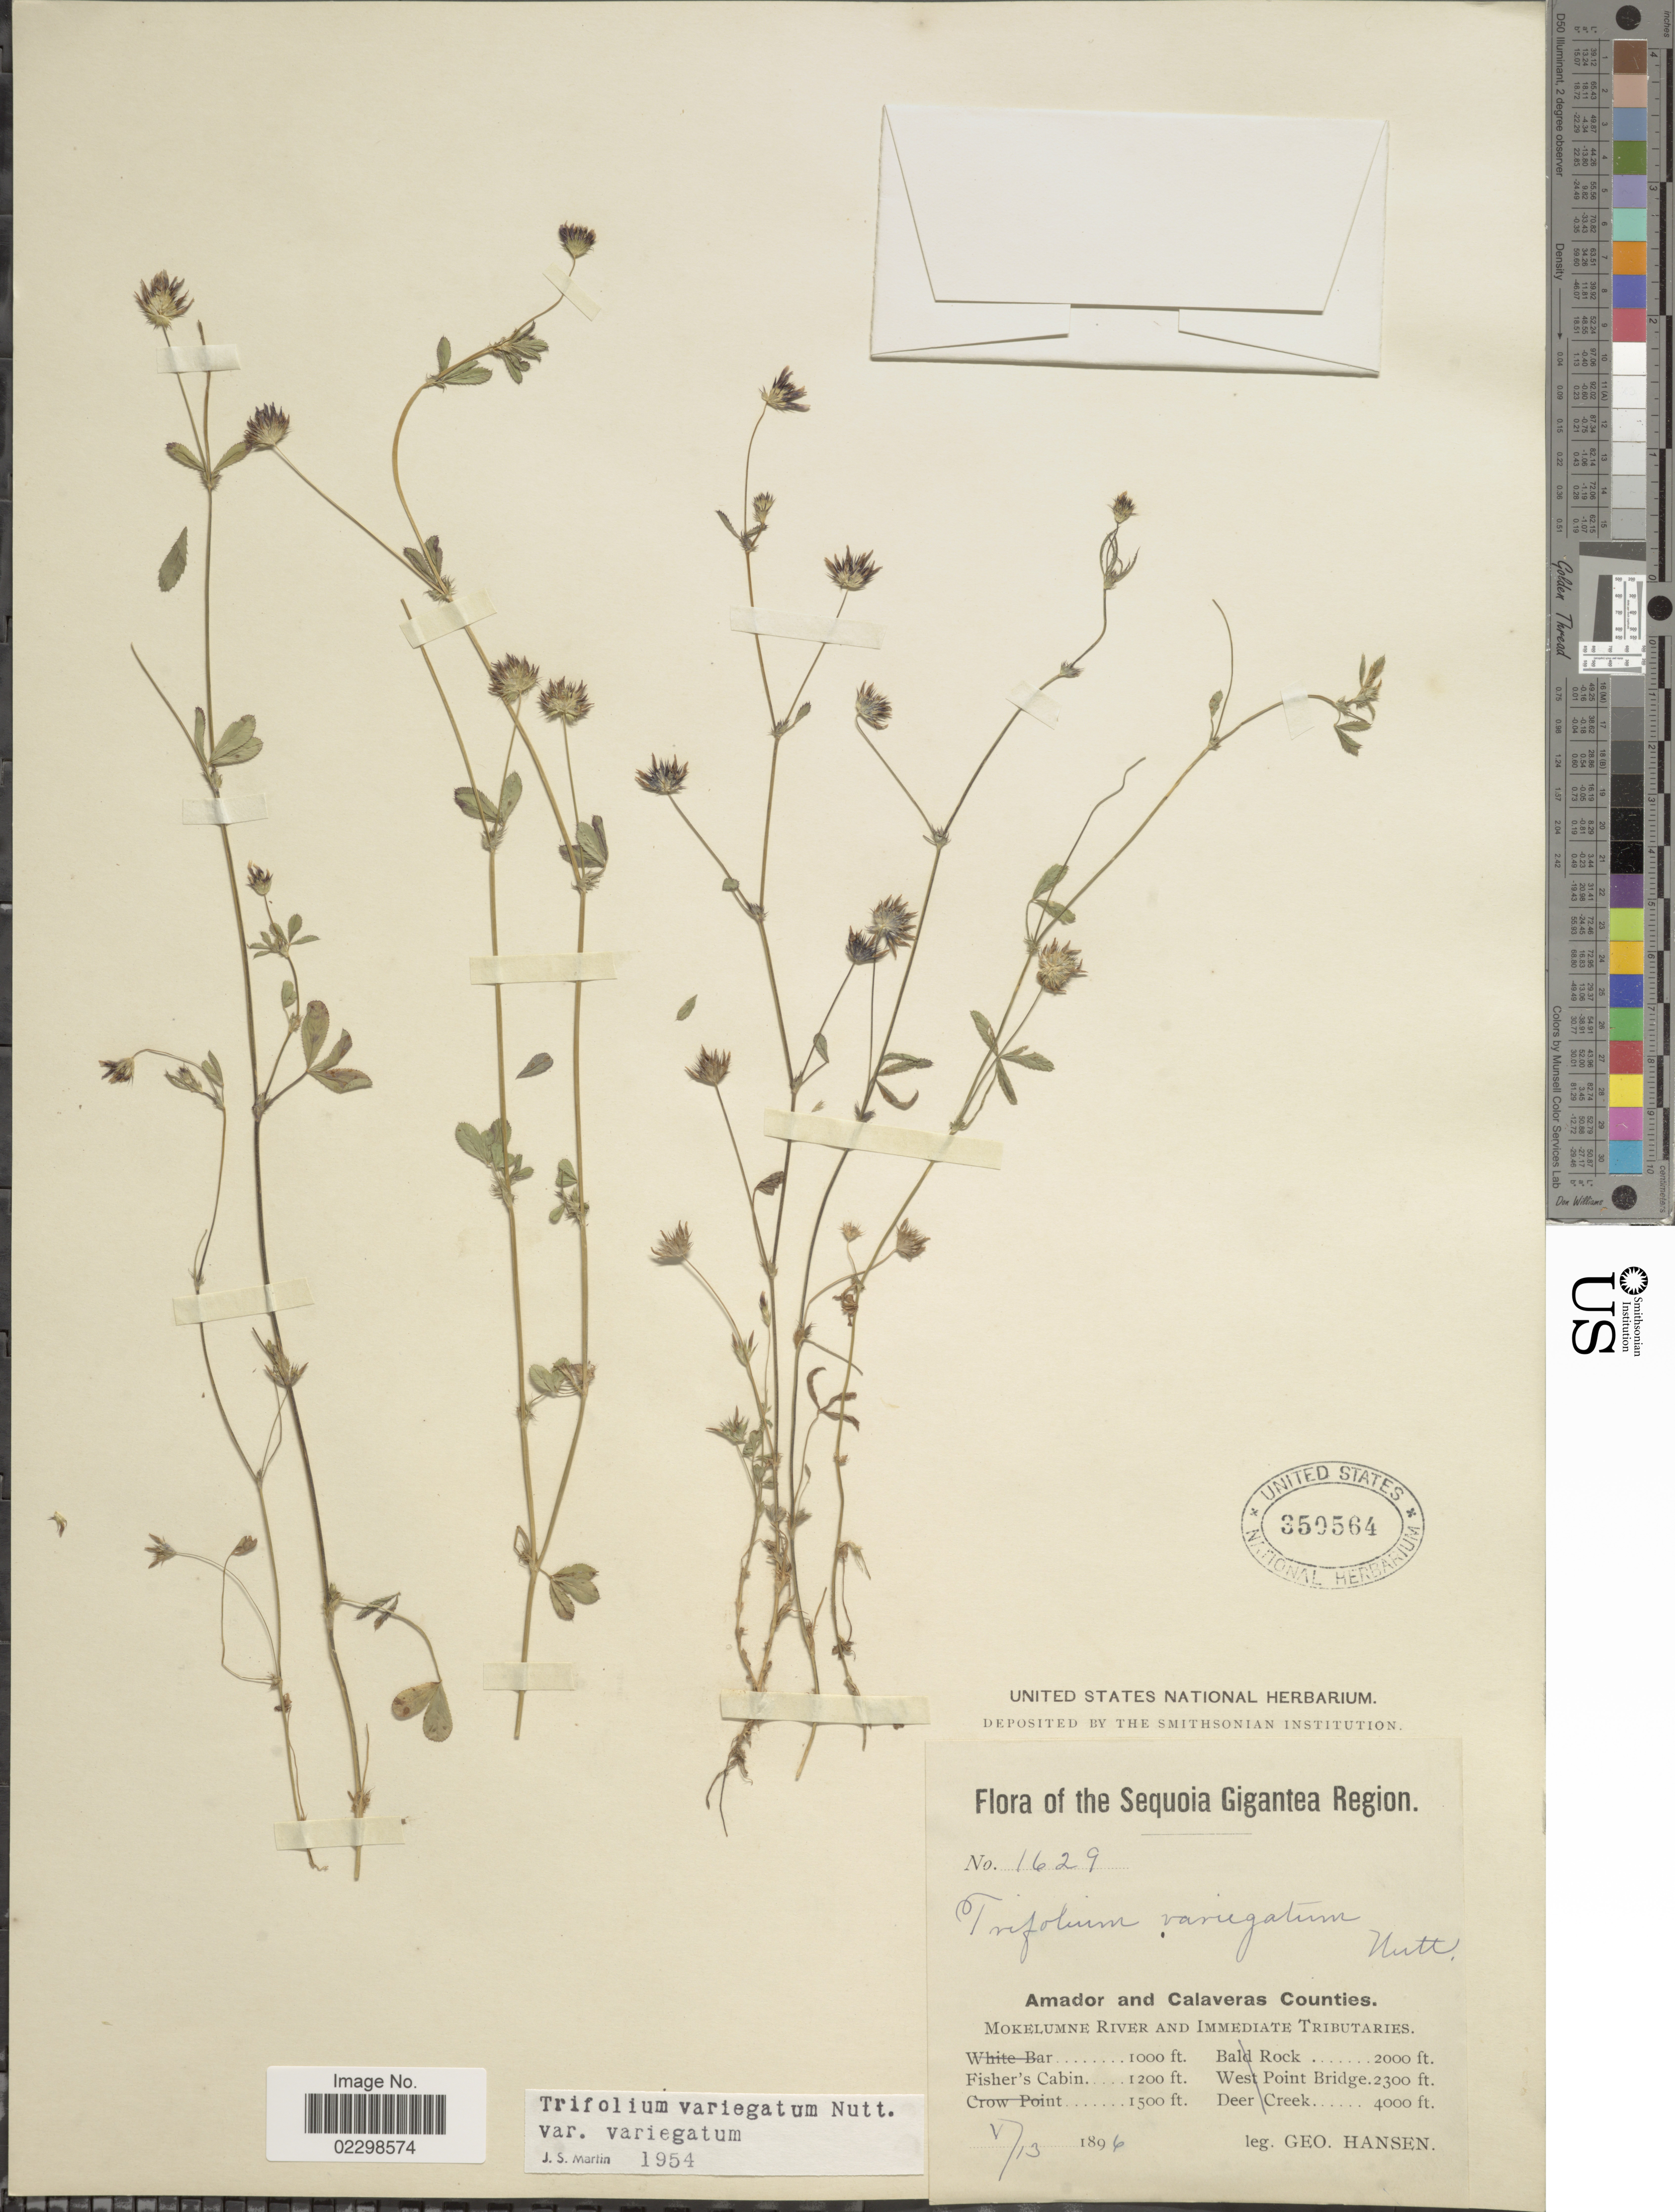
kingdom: Plantae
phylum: Tracheophyta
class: Magnoliopsida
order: Fabales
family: Fabaceae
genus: Trifolium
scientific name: Trifolium variegatum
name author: Nutt.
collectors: G. Hansen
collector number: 1629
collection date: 1896-05-13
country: United States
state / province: California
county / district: Calaveras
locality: Sequoia Gigatea Region, Amador and Calaveras Counties, Fisher's Cabin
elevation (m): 366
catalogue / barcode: US 350564